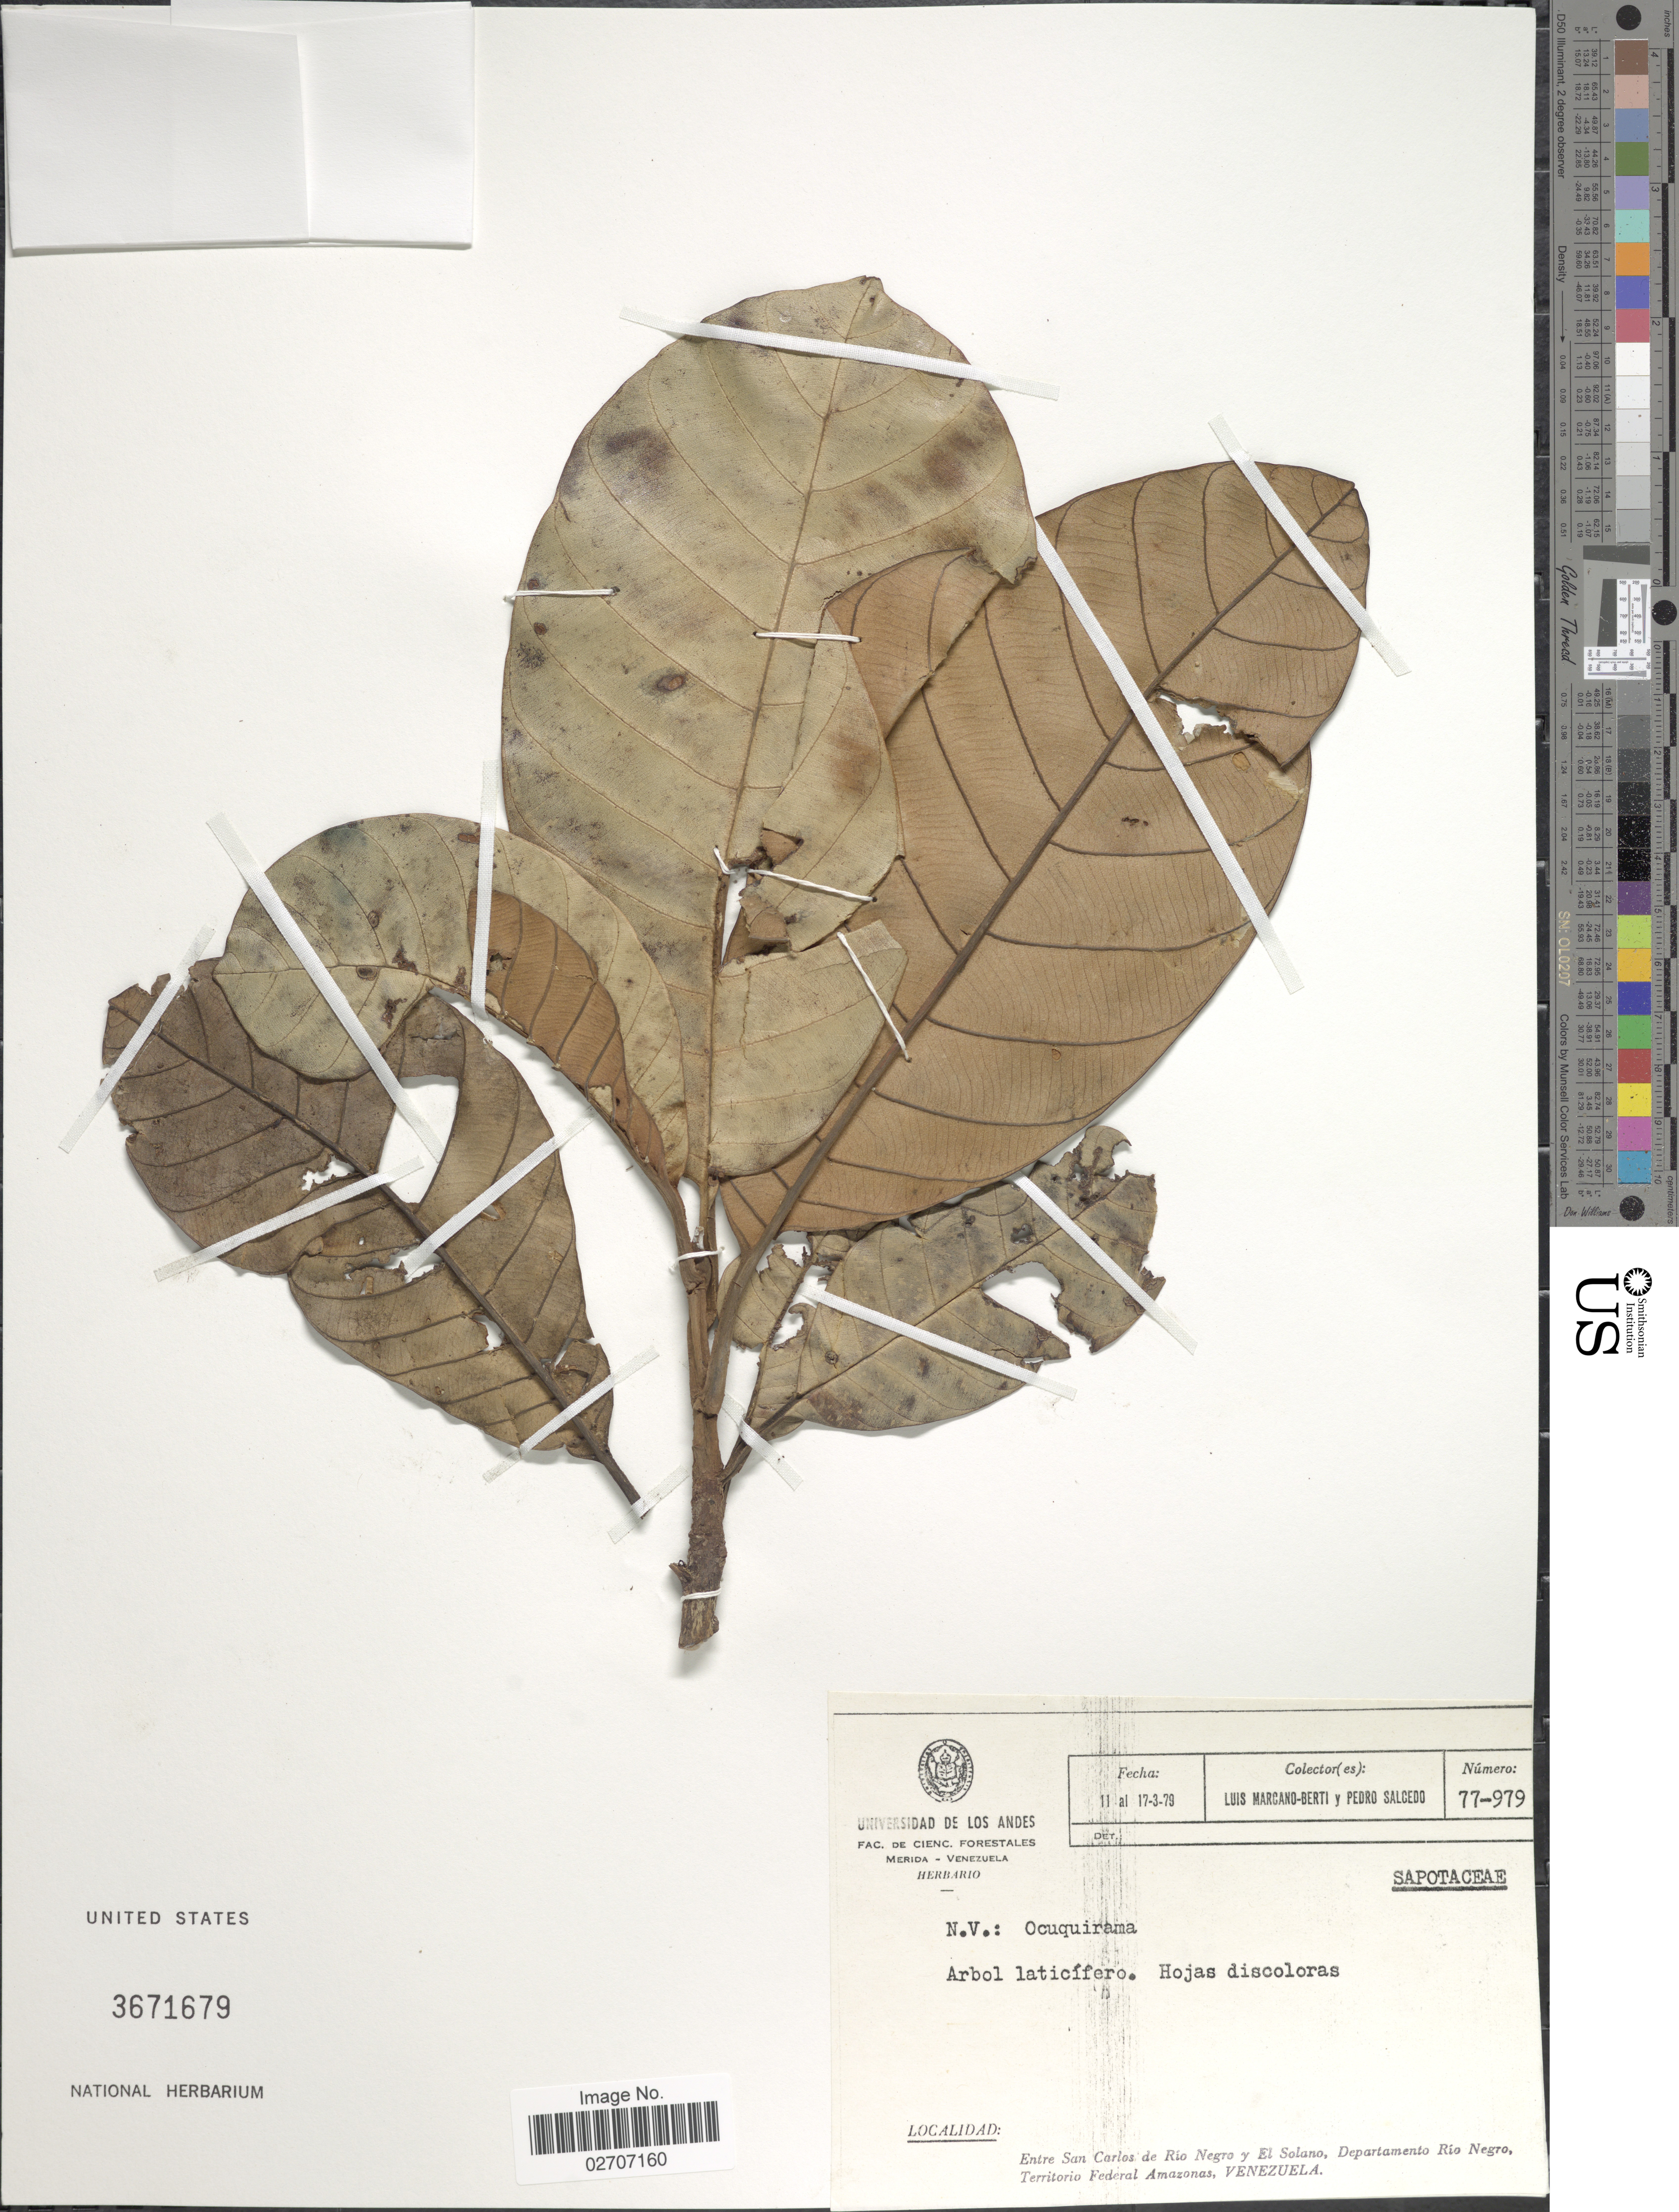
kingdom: Plantae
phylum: Tracheophyta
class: Magnoliopsida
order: Ericales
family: Sapotaceae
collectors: L. Marcano-Berti & P. Salcedo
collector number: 77-979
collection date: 1979-03-11/1979-03-17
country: Venezuela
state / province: Amazonas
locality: Entre San Carlos de Rio Negro y El Solano , Departamento Rio Negro Territirio Federal Amazonas, Venezuela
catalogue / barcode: US 3671679